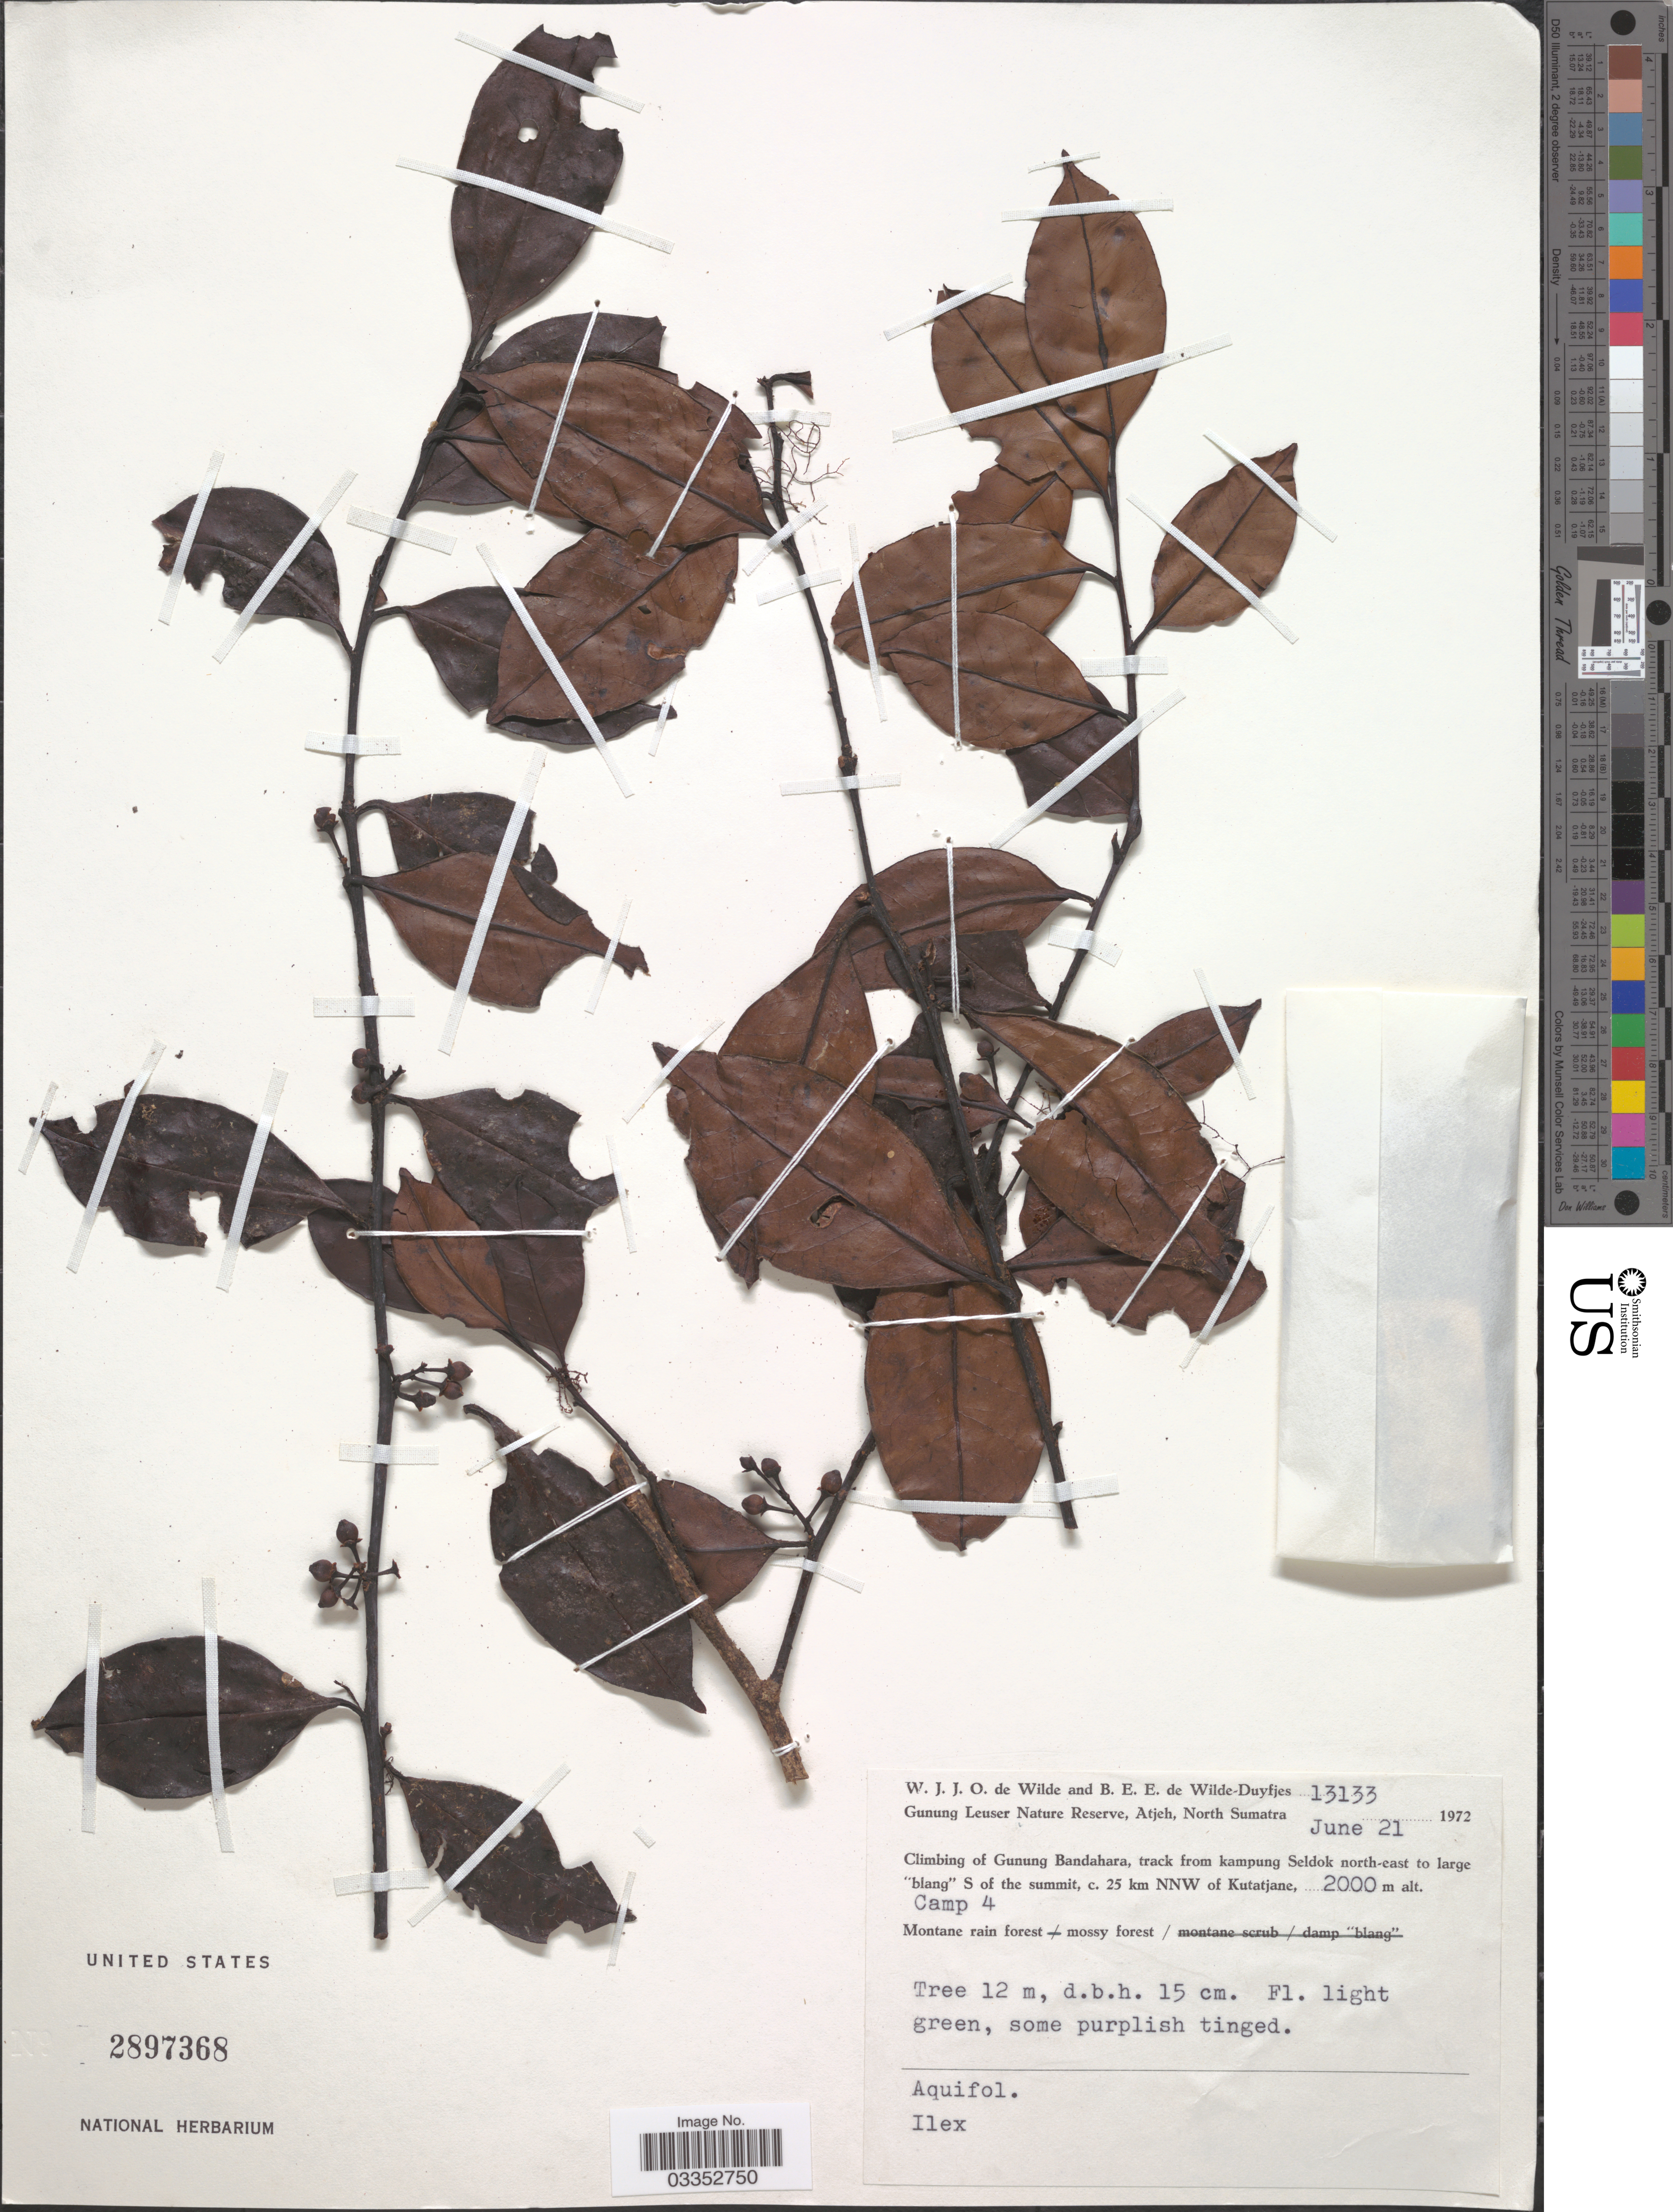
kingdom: Plantae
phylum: Tracheophyta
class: Magnoliopsida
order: Aquifoliales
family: Aquifoliaceae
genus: Ilex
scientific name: Ilex sp.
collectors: W. J. de Wilde & B. E. de Wilde-Duyfjes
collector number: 13133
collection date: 1972-06-21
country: Indonesia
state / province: Sumatra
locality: Gunung Leuser Nature Reserve, Atjeh, North Sumatra. Climbing of Gunung Bandahara, track from kampung Seldok north-east to large "blang" S of the summit, c. 25 km NNW of Kutatjane, Camp 4.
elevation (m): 2000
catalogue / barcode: US 2897368